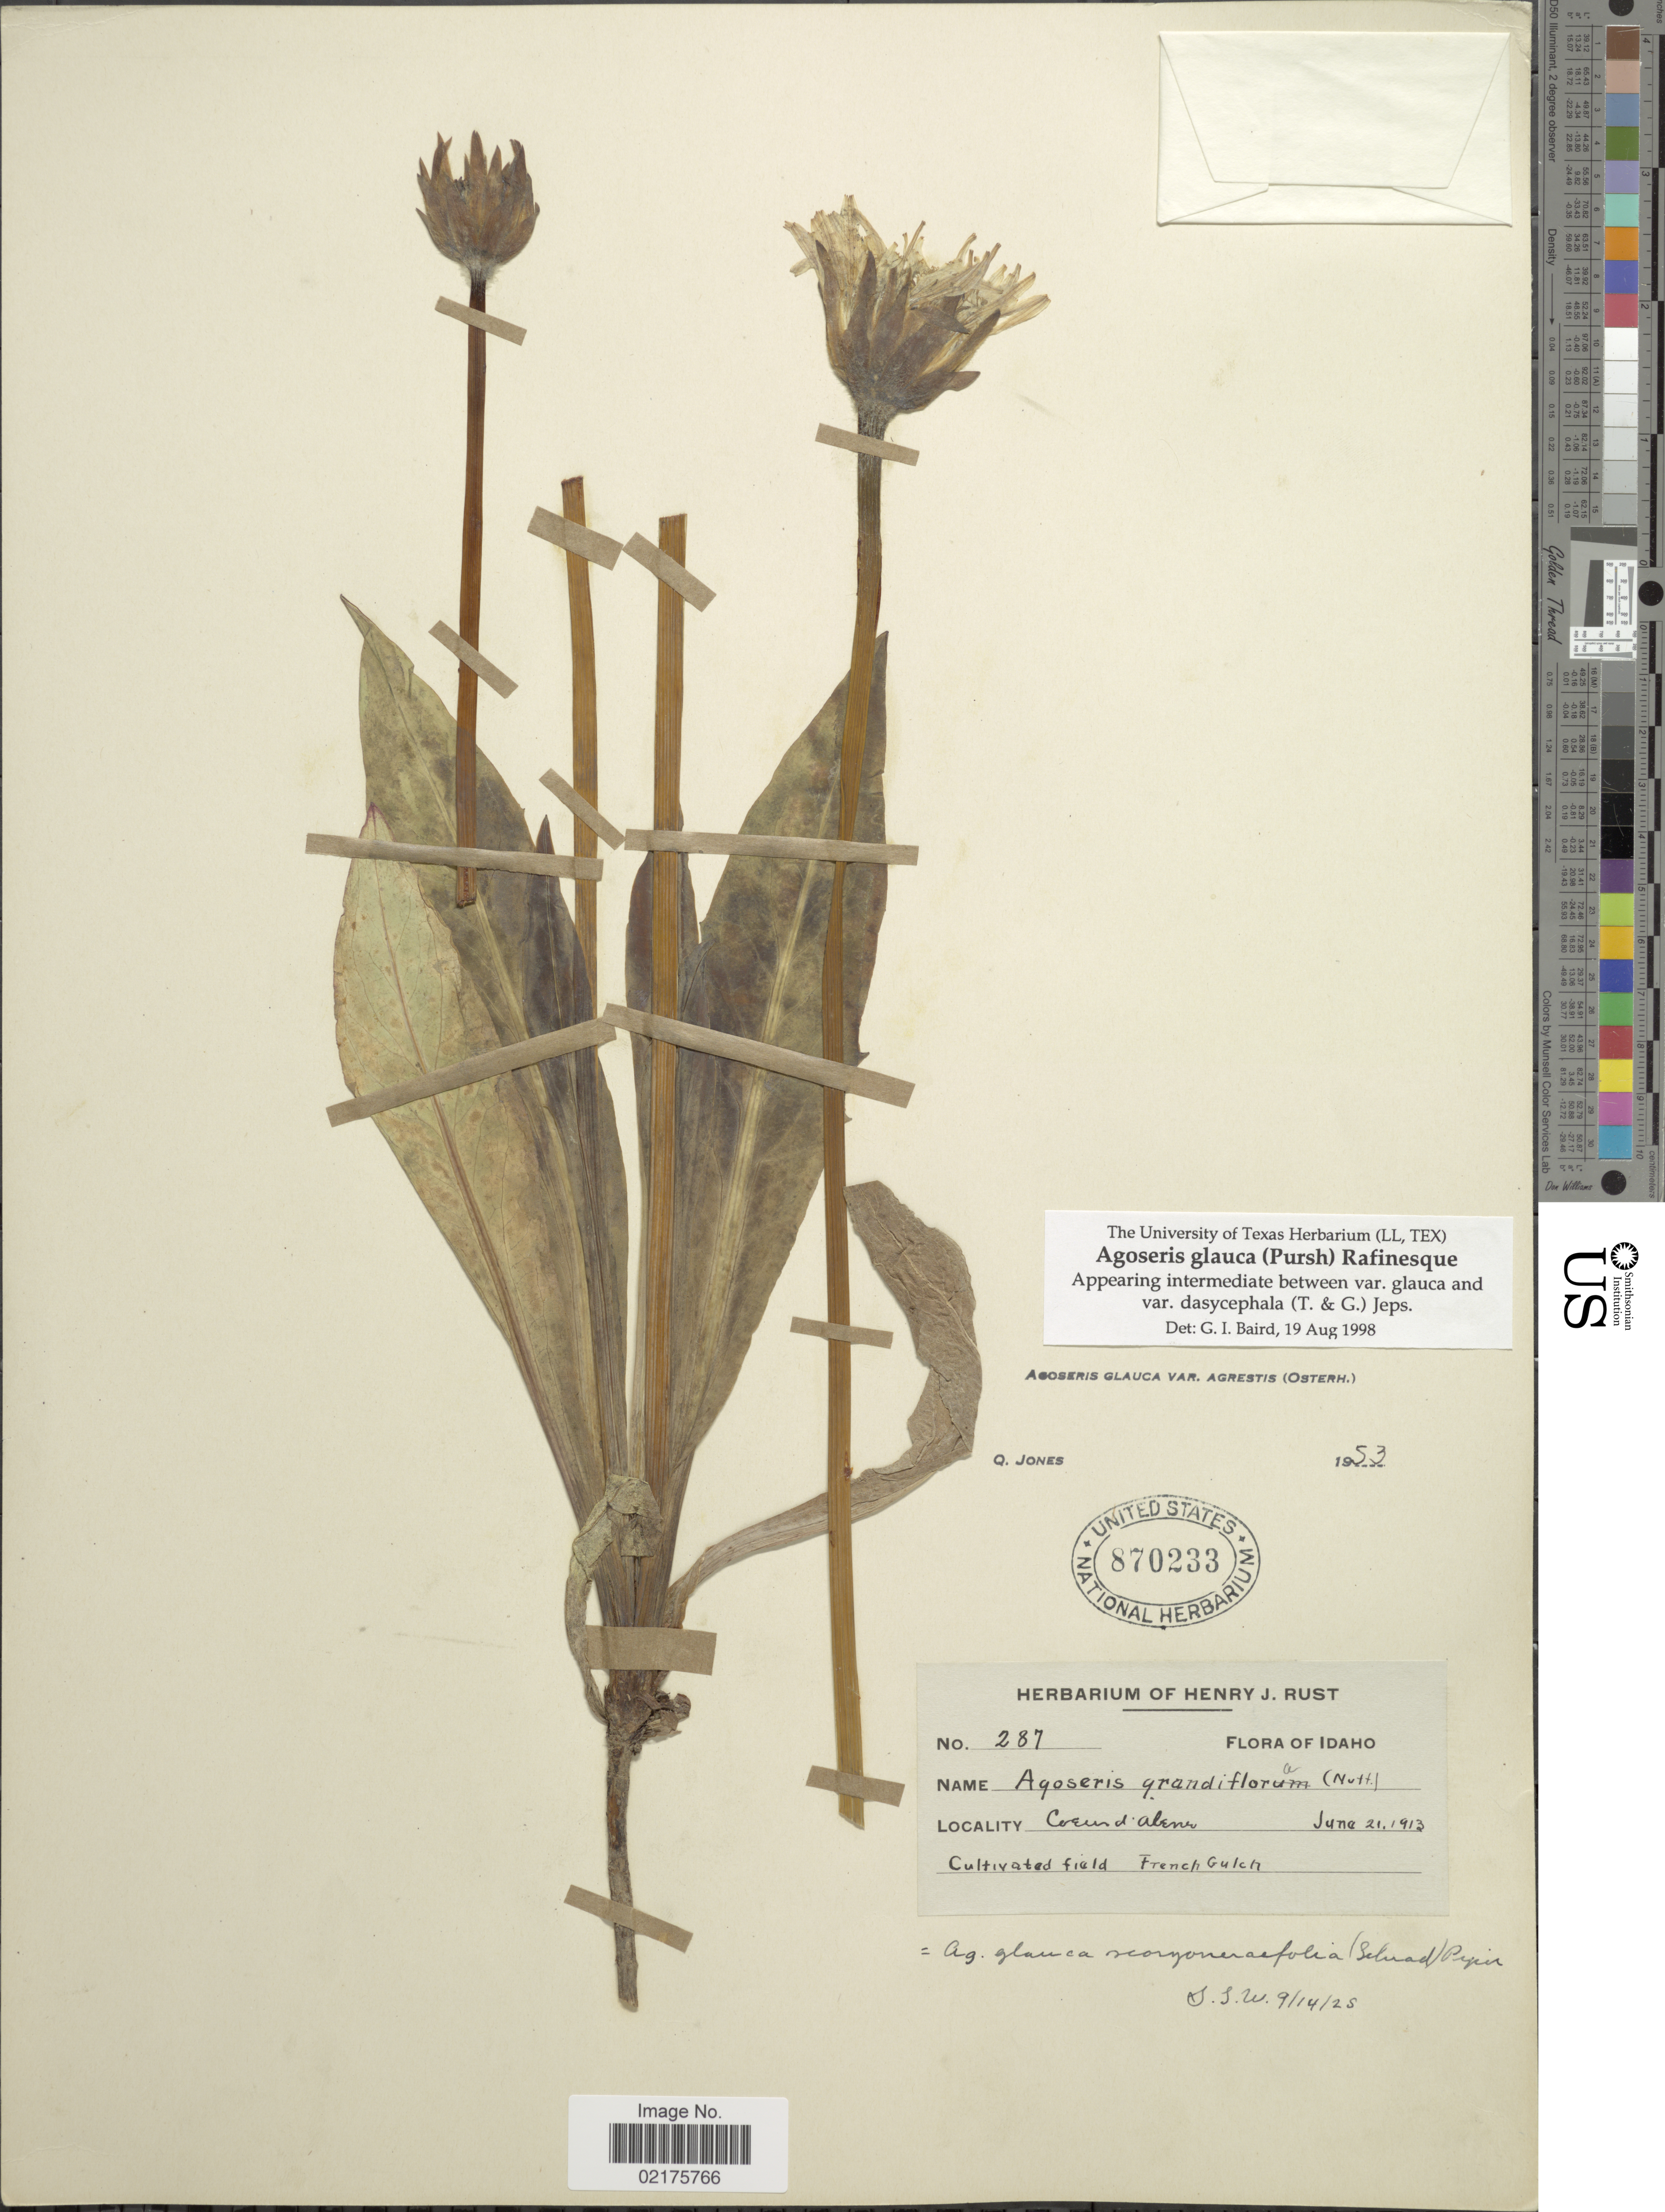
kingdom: Plantae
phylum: Tracheophyta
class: Magnoliopsida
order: Asterales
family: Asteraceae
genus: Agoseris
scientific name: Agoseris glauca var. glauca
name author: (Pursh) Raf.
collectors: ex herb. Henry J. Rust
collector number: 287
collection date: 1913-06-21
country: United States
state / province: Idaho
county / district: Kootenai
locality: Coeur d'Alene.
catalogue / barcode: US 870233